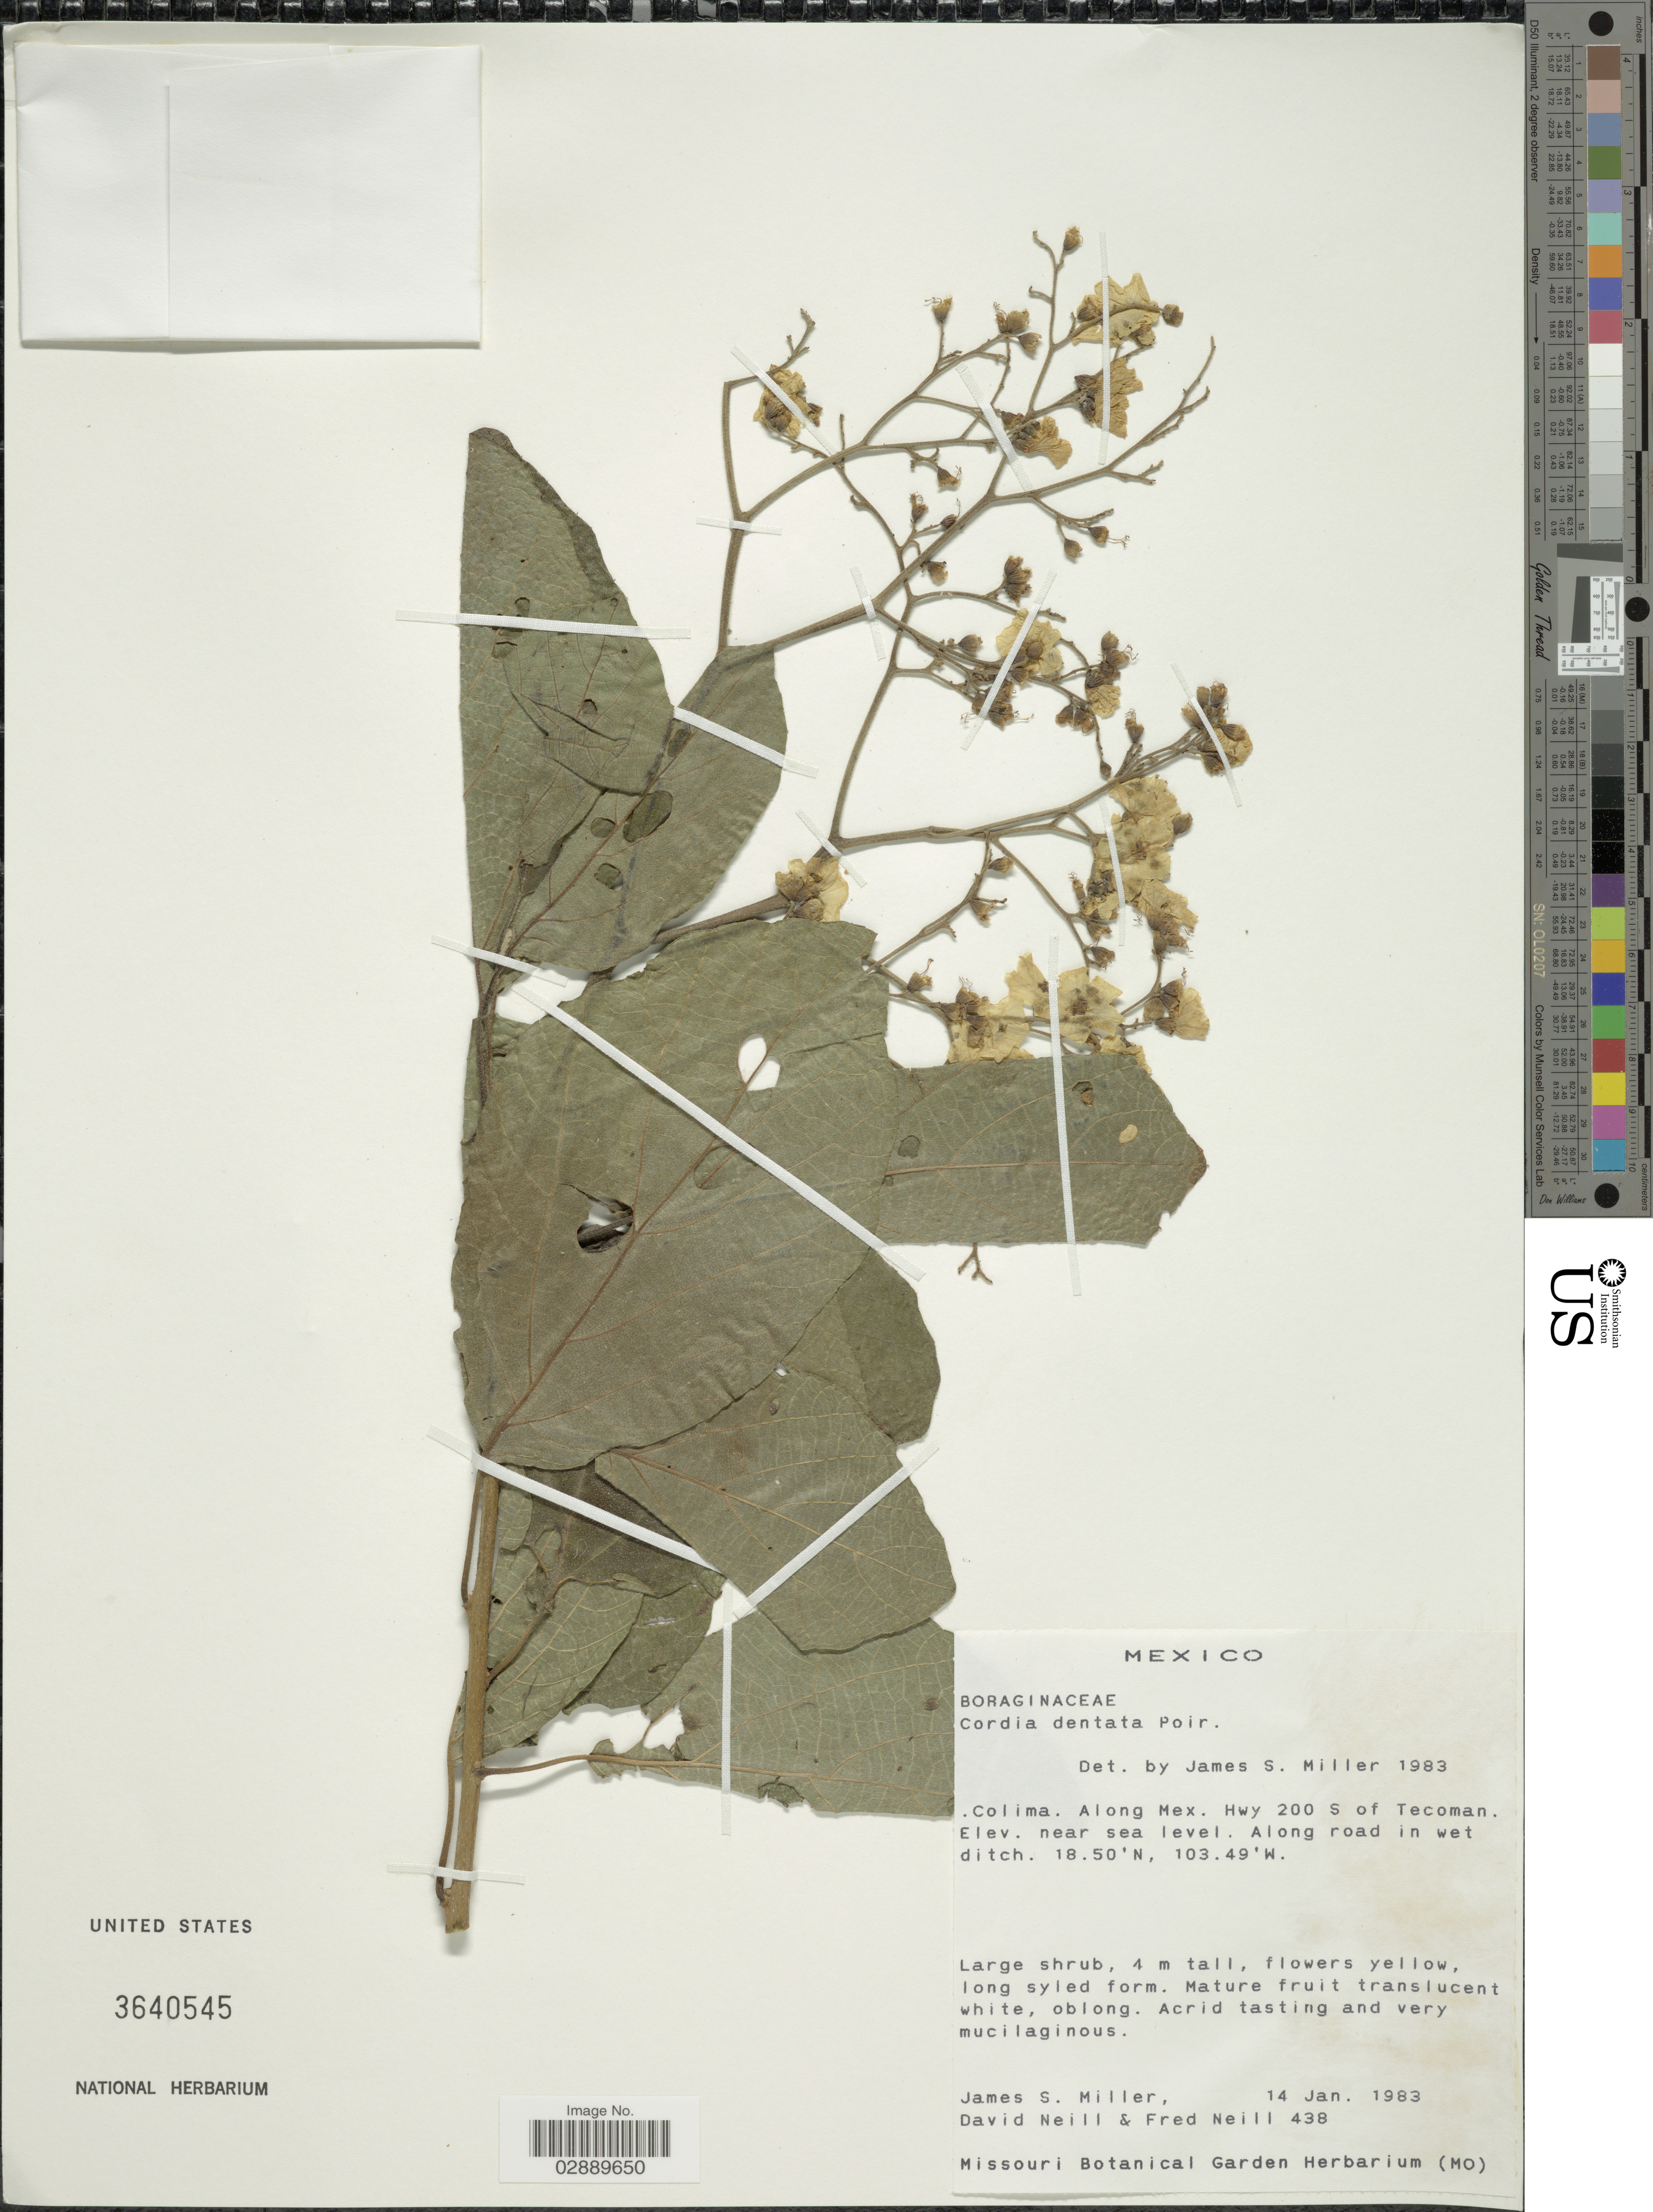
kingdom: Plantae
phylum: Tracheophyta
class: Magnoliopsida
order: Boraginales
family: Cordiaceae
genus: Cordia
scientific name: Cordia dentata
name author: Poir.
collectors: J. S. Miller, D. A. Neill & F. Neill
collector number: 438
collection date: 1983-01-14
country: Mexico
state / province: Colima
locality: Along Mex. Hwy 200 S of Tecoman.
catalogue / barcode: US 3640545